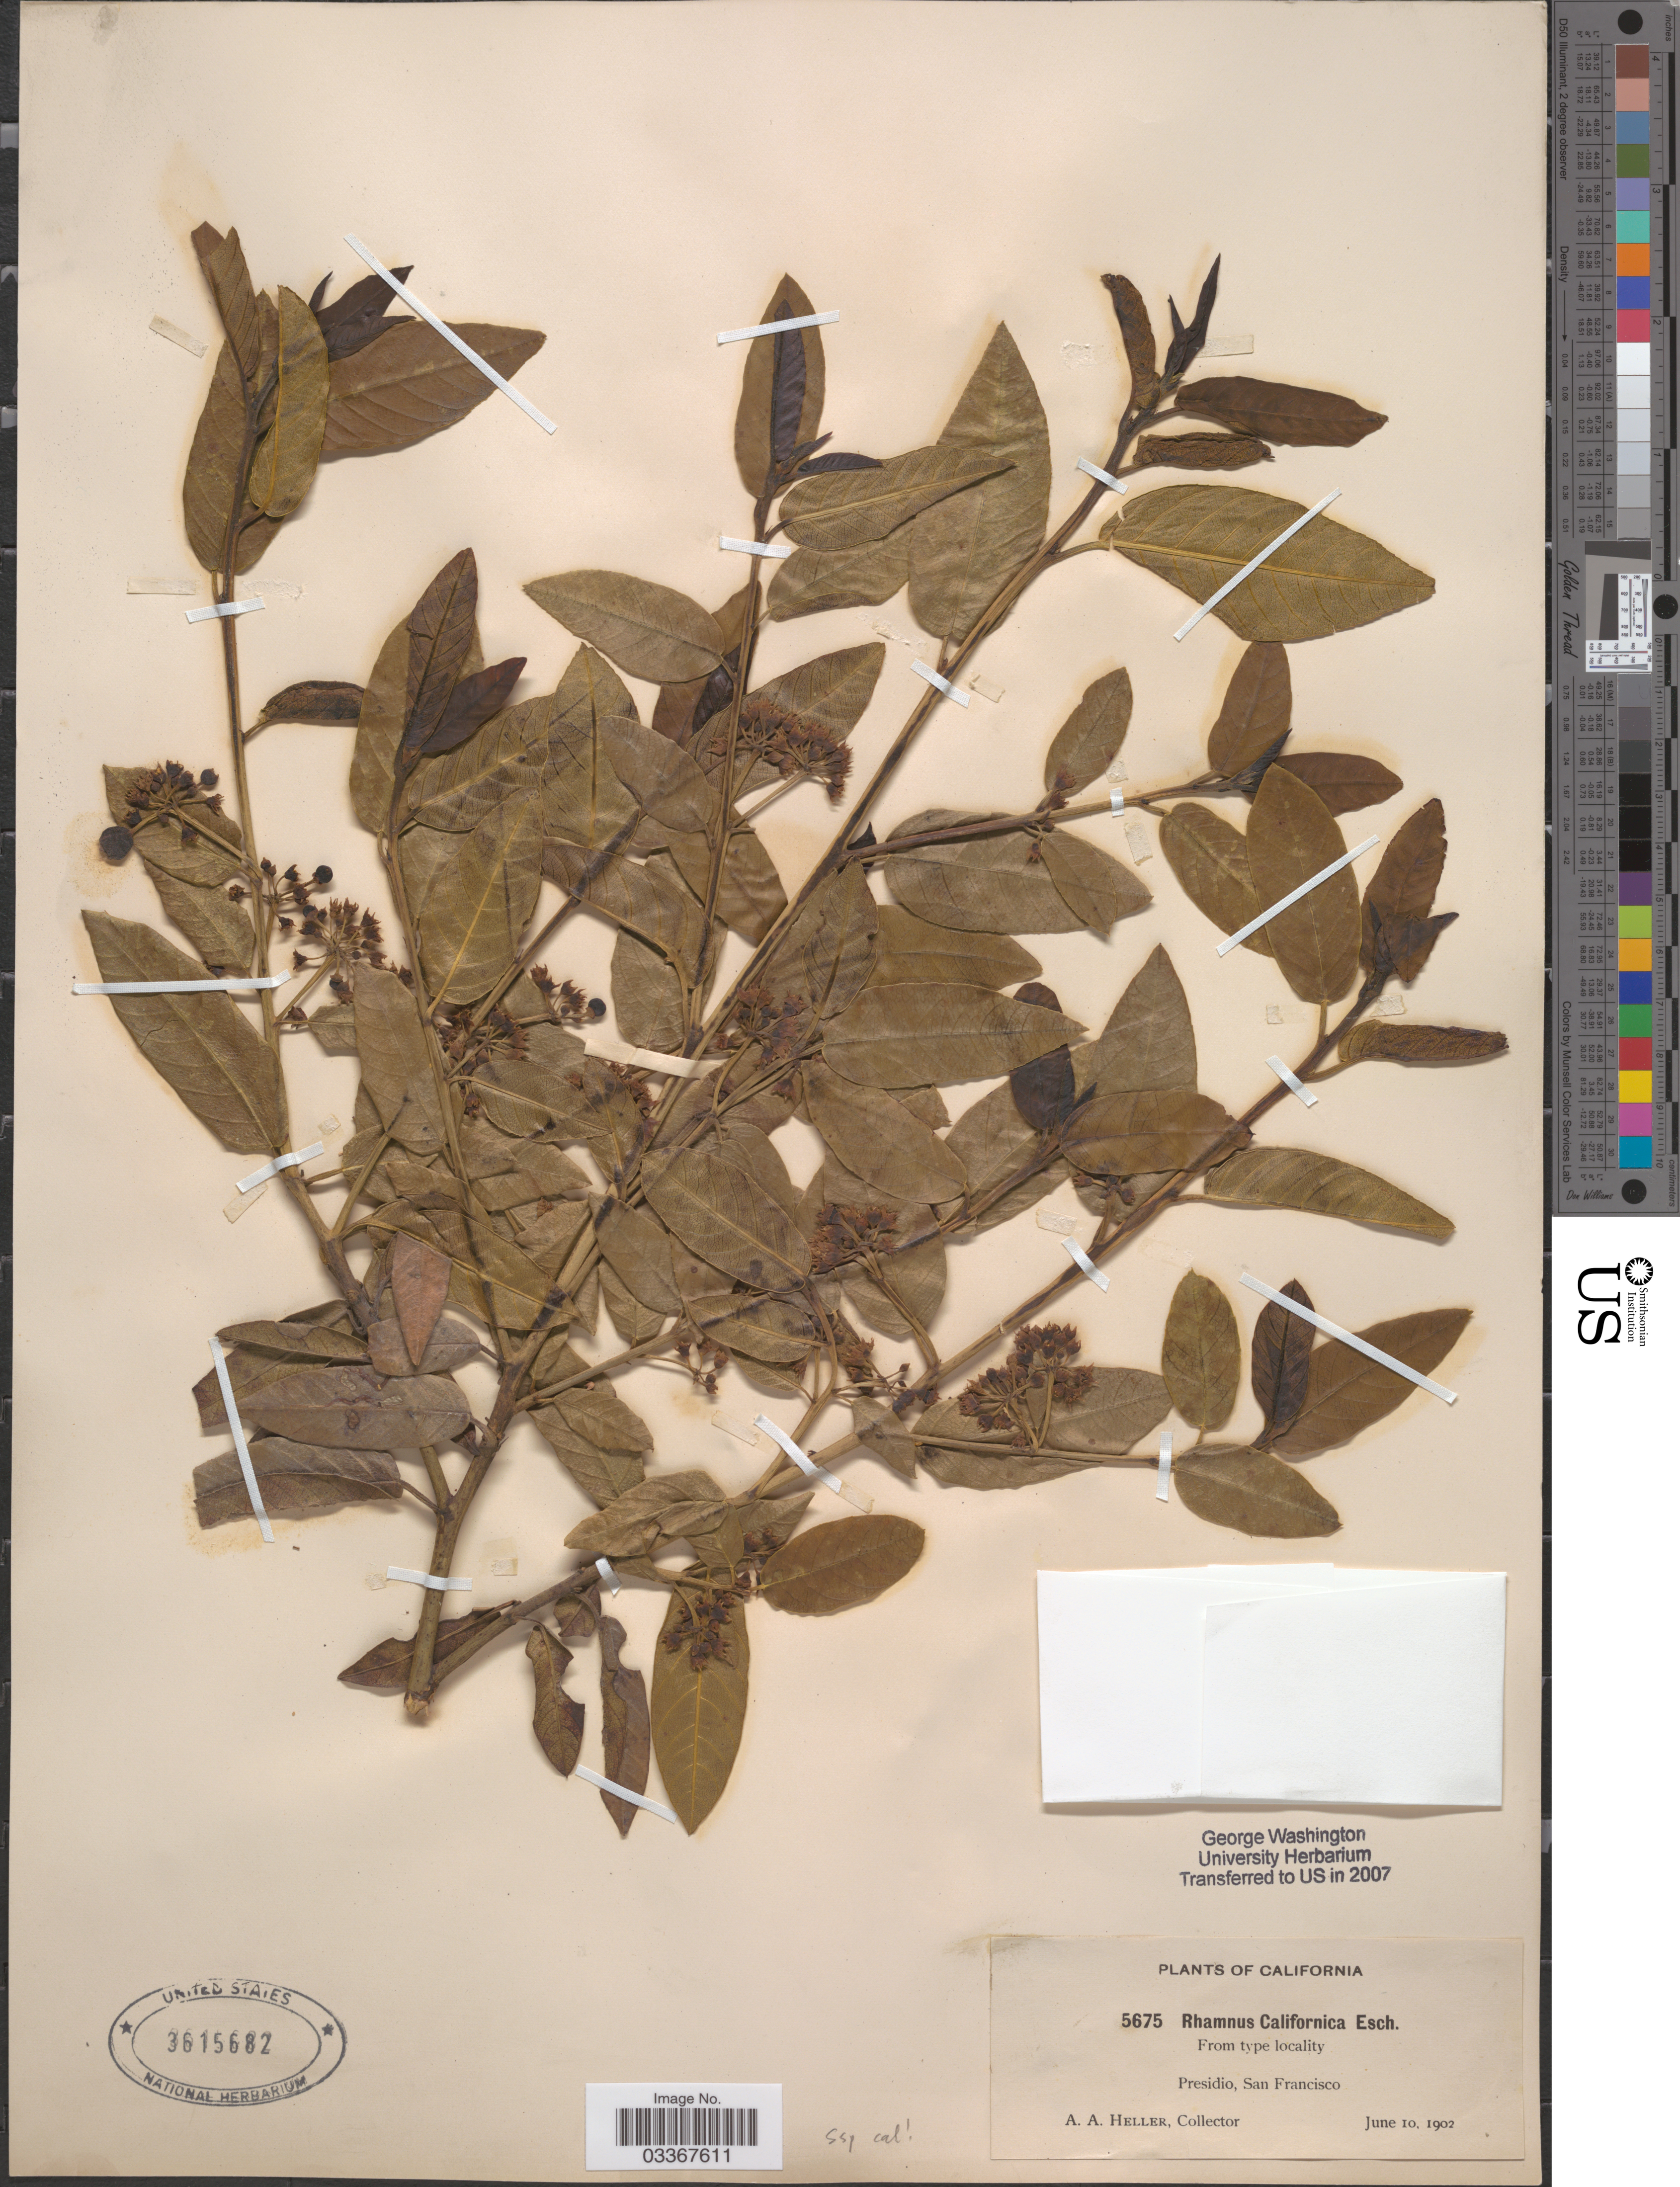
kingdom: Plantae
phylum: Tracheophyta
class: Magnoliopsida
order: Rosales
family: Rhamnaceae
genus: Frangula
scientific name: Frangula californica subsp. californica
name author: (Eschsch.) A. Gray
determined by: Strong, Mark T., (BOT), Smithsonian Institution - National Museum of Natural History (UNITED STATES)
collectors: A. A. Heller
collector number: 5675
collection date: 1902-06-10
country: United States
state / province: California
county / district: San Francisco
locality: Presidio, San Francisco.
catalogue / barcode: US 3615682